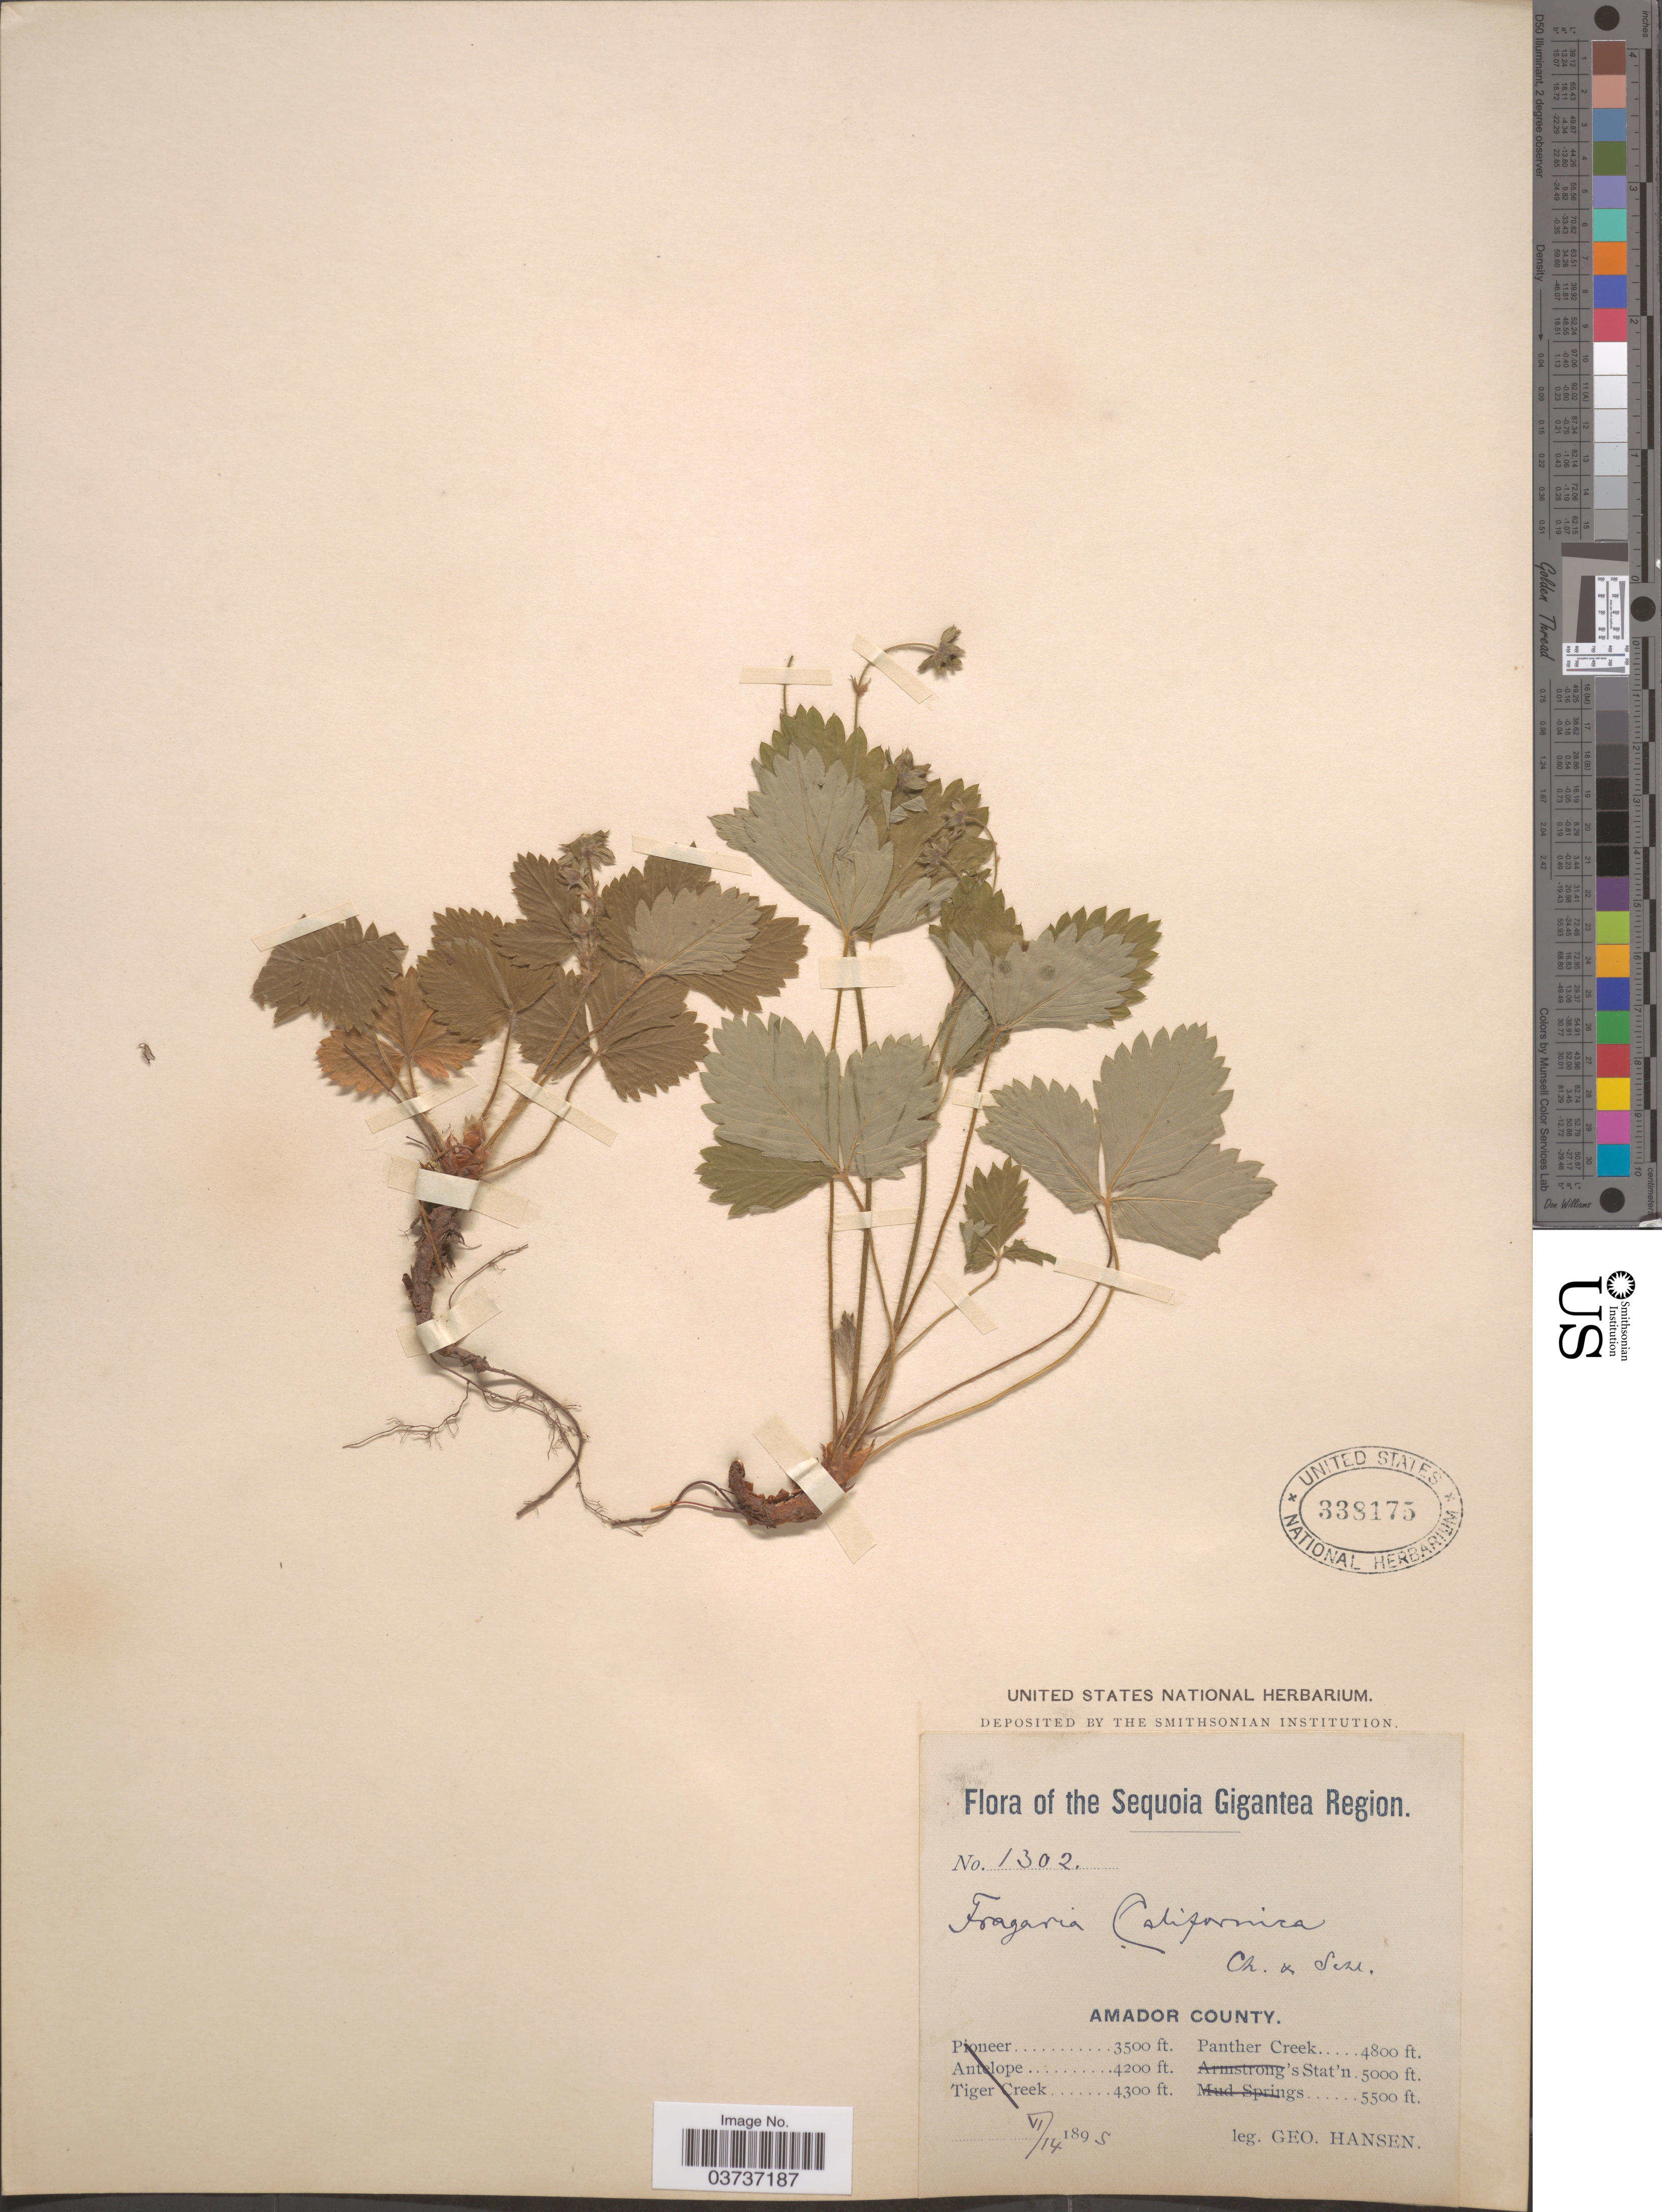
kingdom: Plantae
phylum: Tracheophyta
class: Magnoliopsida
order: Rosales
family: Rosaceae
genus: Fragaria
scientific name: Fragaria californica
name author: Cham. & Schltdl.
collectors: G. Hansen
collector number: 1302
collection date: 1895-06-14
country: United States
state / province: California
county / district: Amador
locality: The Sequoia Gigantea Region. Amador County. Panther Creek.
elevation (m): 1463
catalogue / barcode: US 338175